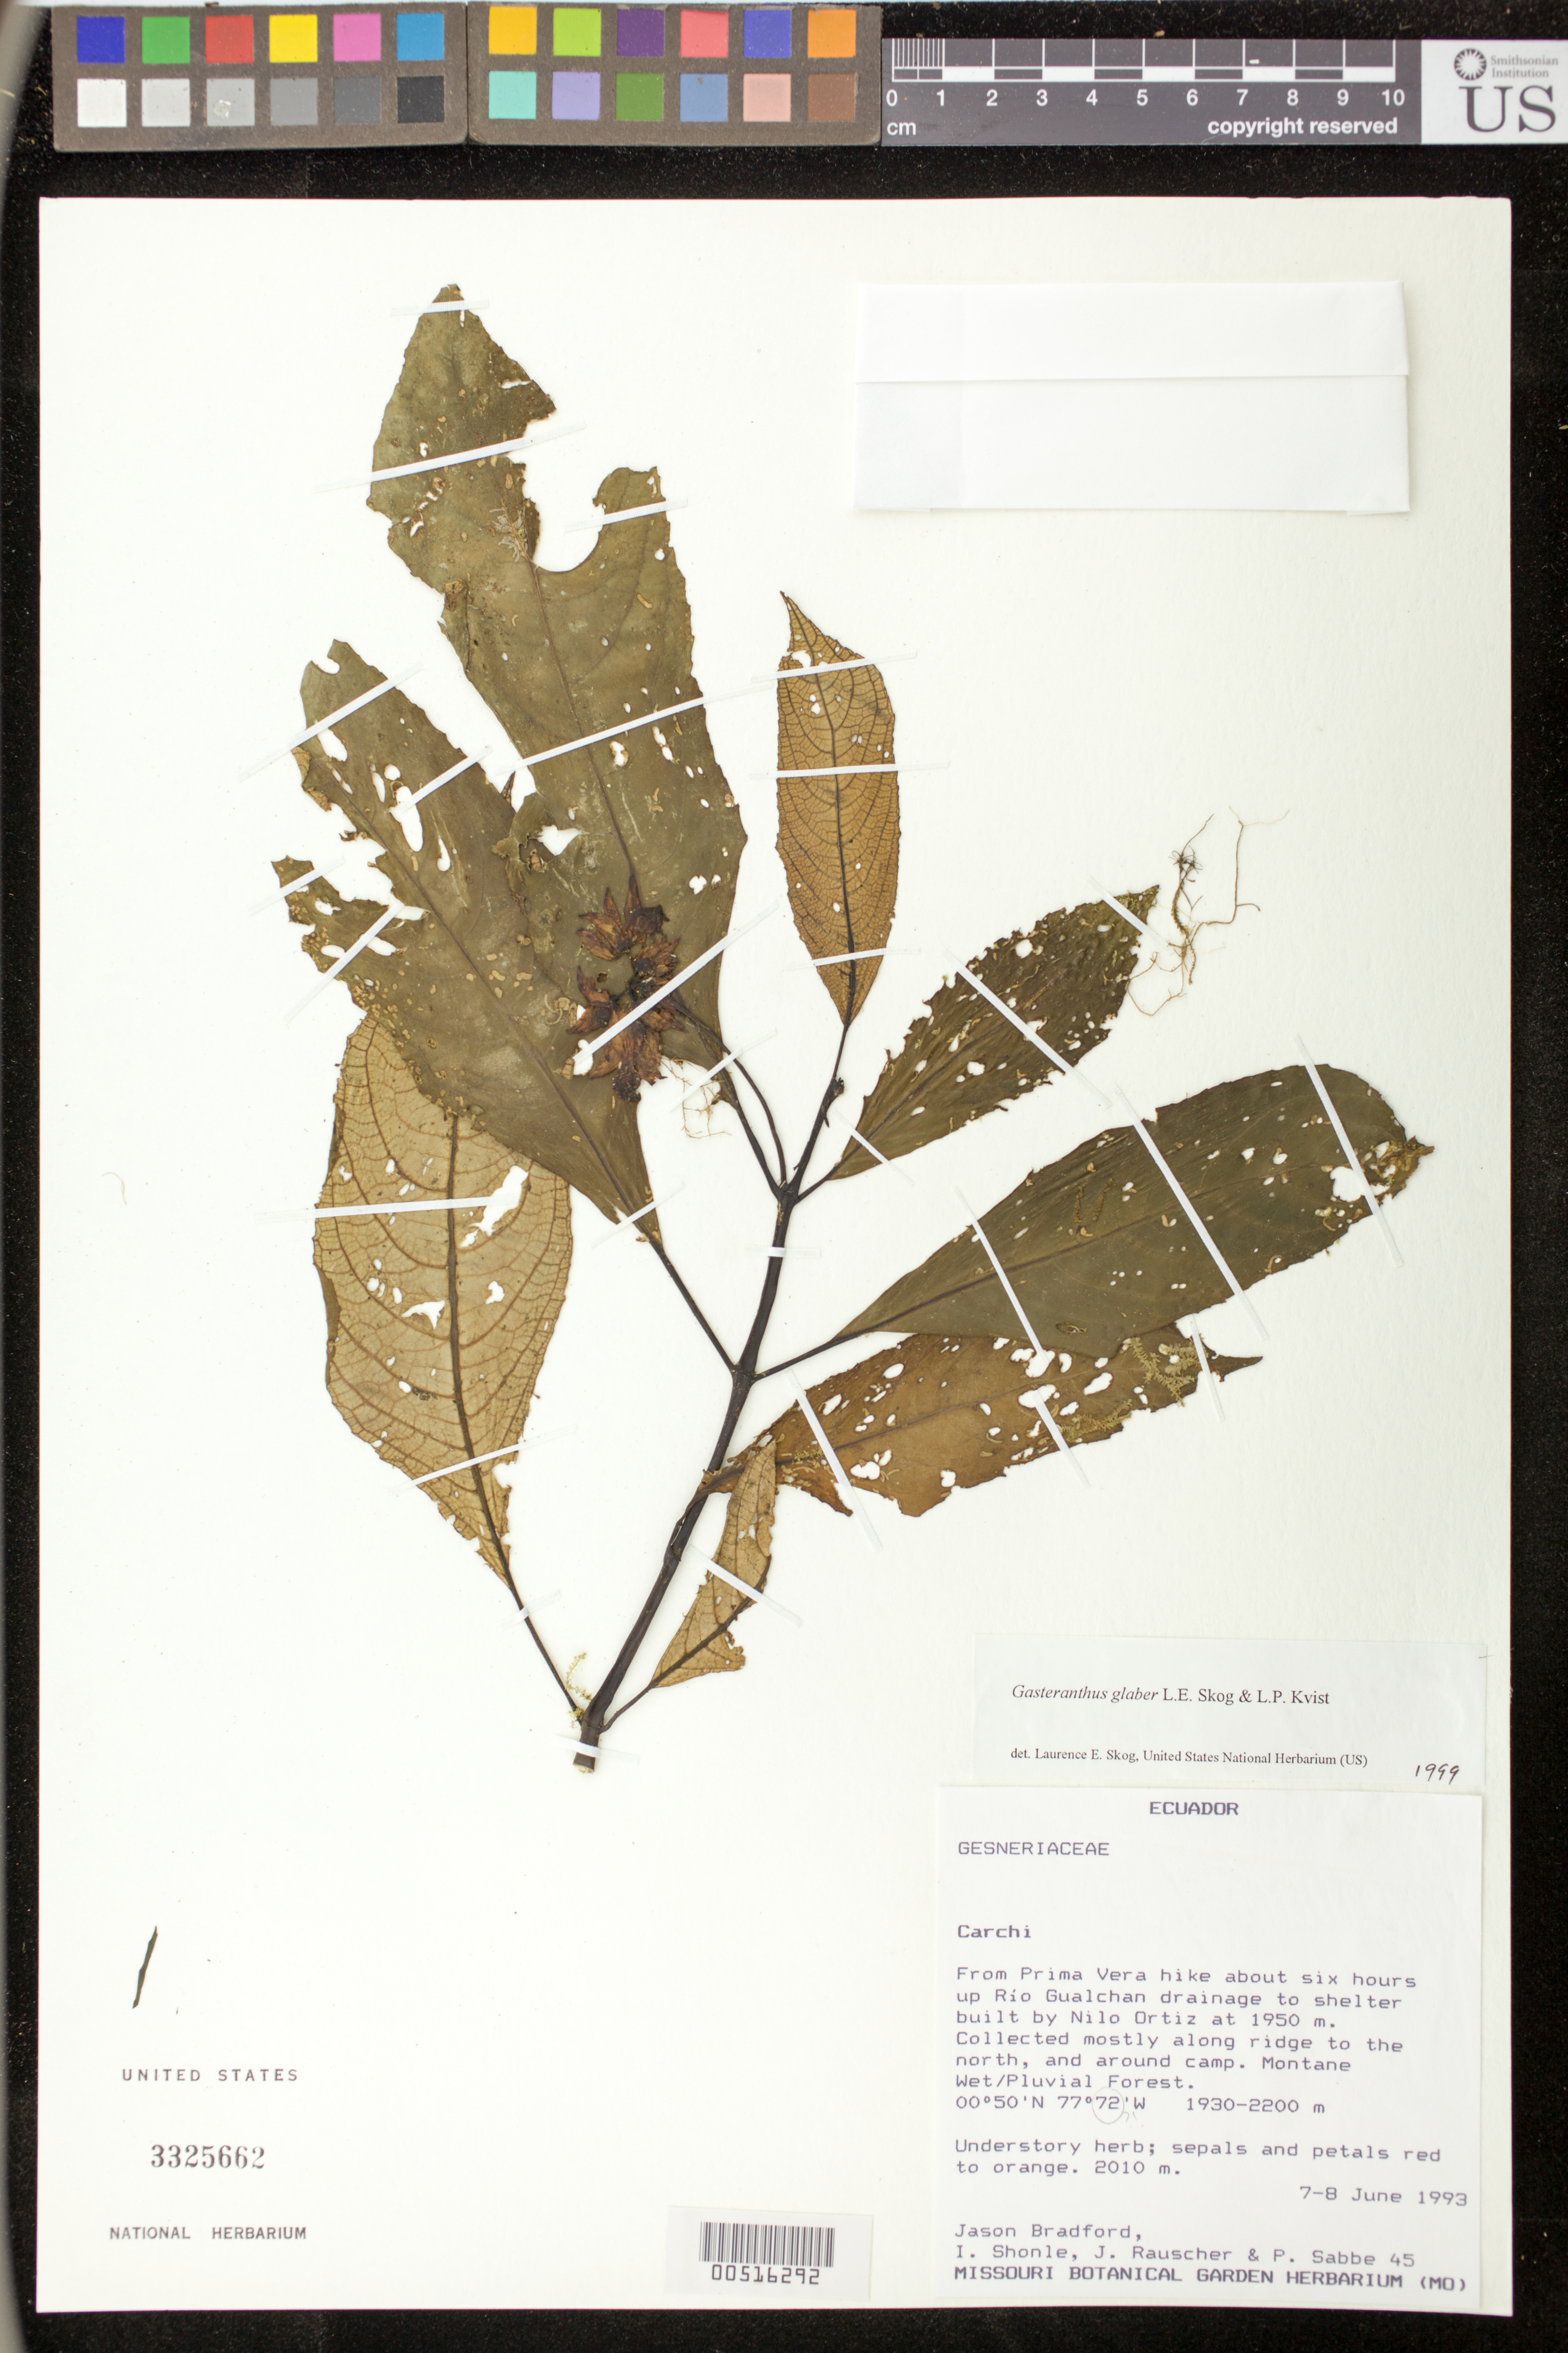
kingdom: Plantae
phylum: Tracheophyta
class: Magnoliopsida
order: Lamiales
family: Gesneriaceae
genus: Gasteranthus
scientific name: Gasteranthus glaber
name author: L.E. Skog & L.P. Kvist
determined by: Skog, Laurence E.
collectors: J. C. Bradford, I. Shonle, J. Rauscher & P. Sabbe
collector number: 45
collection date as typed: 7-8 Jun 1993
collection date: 1993-06-07/1993-06-08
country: Ecuador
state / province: Carchi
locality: From Prima Vera hike about six hours up Río Gualchan drainage to shelter built by Nilo Ortiz at 1950 m; mostly along ridge to the north, and around camp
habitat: Montane wet/pluvial forest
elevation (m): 2010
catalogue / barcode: US 3325662